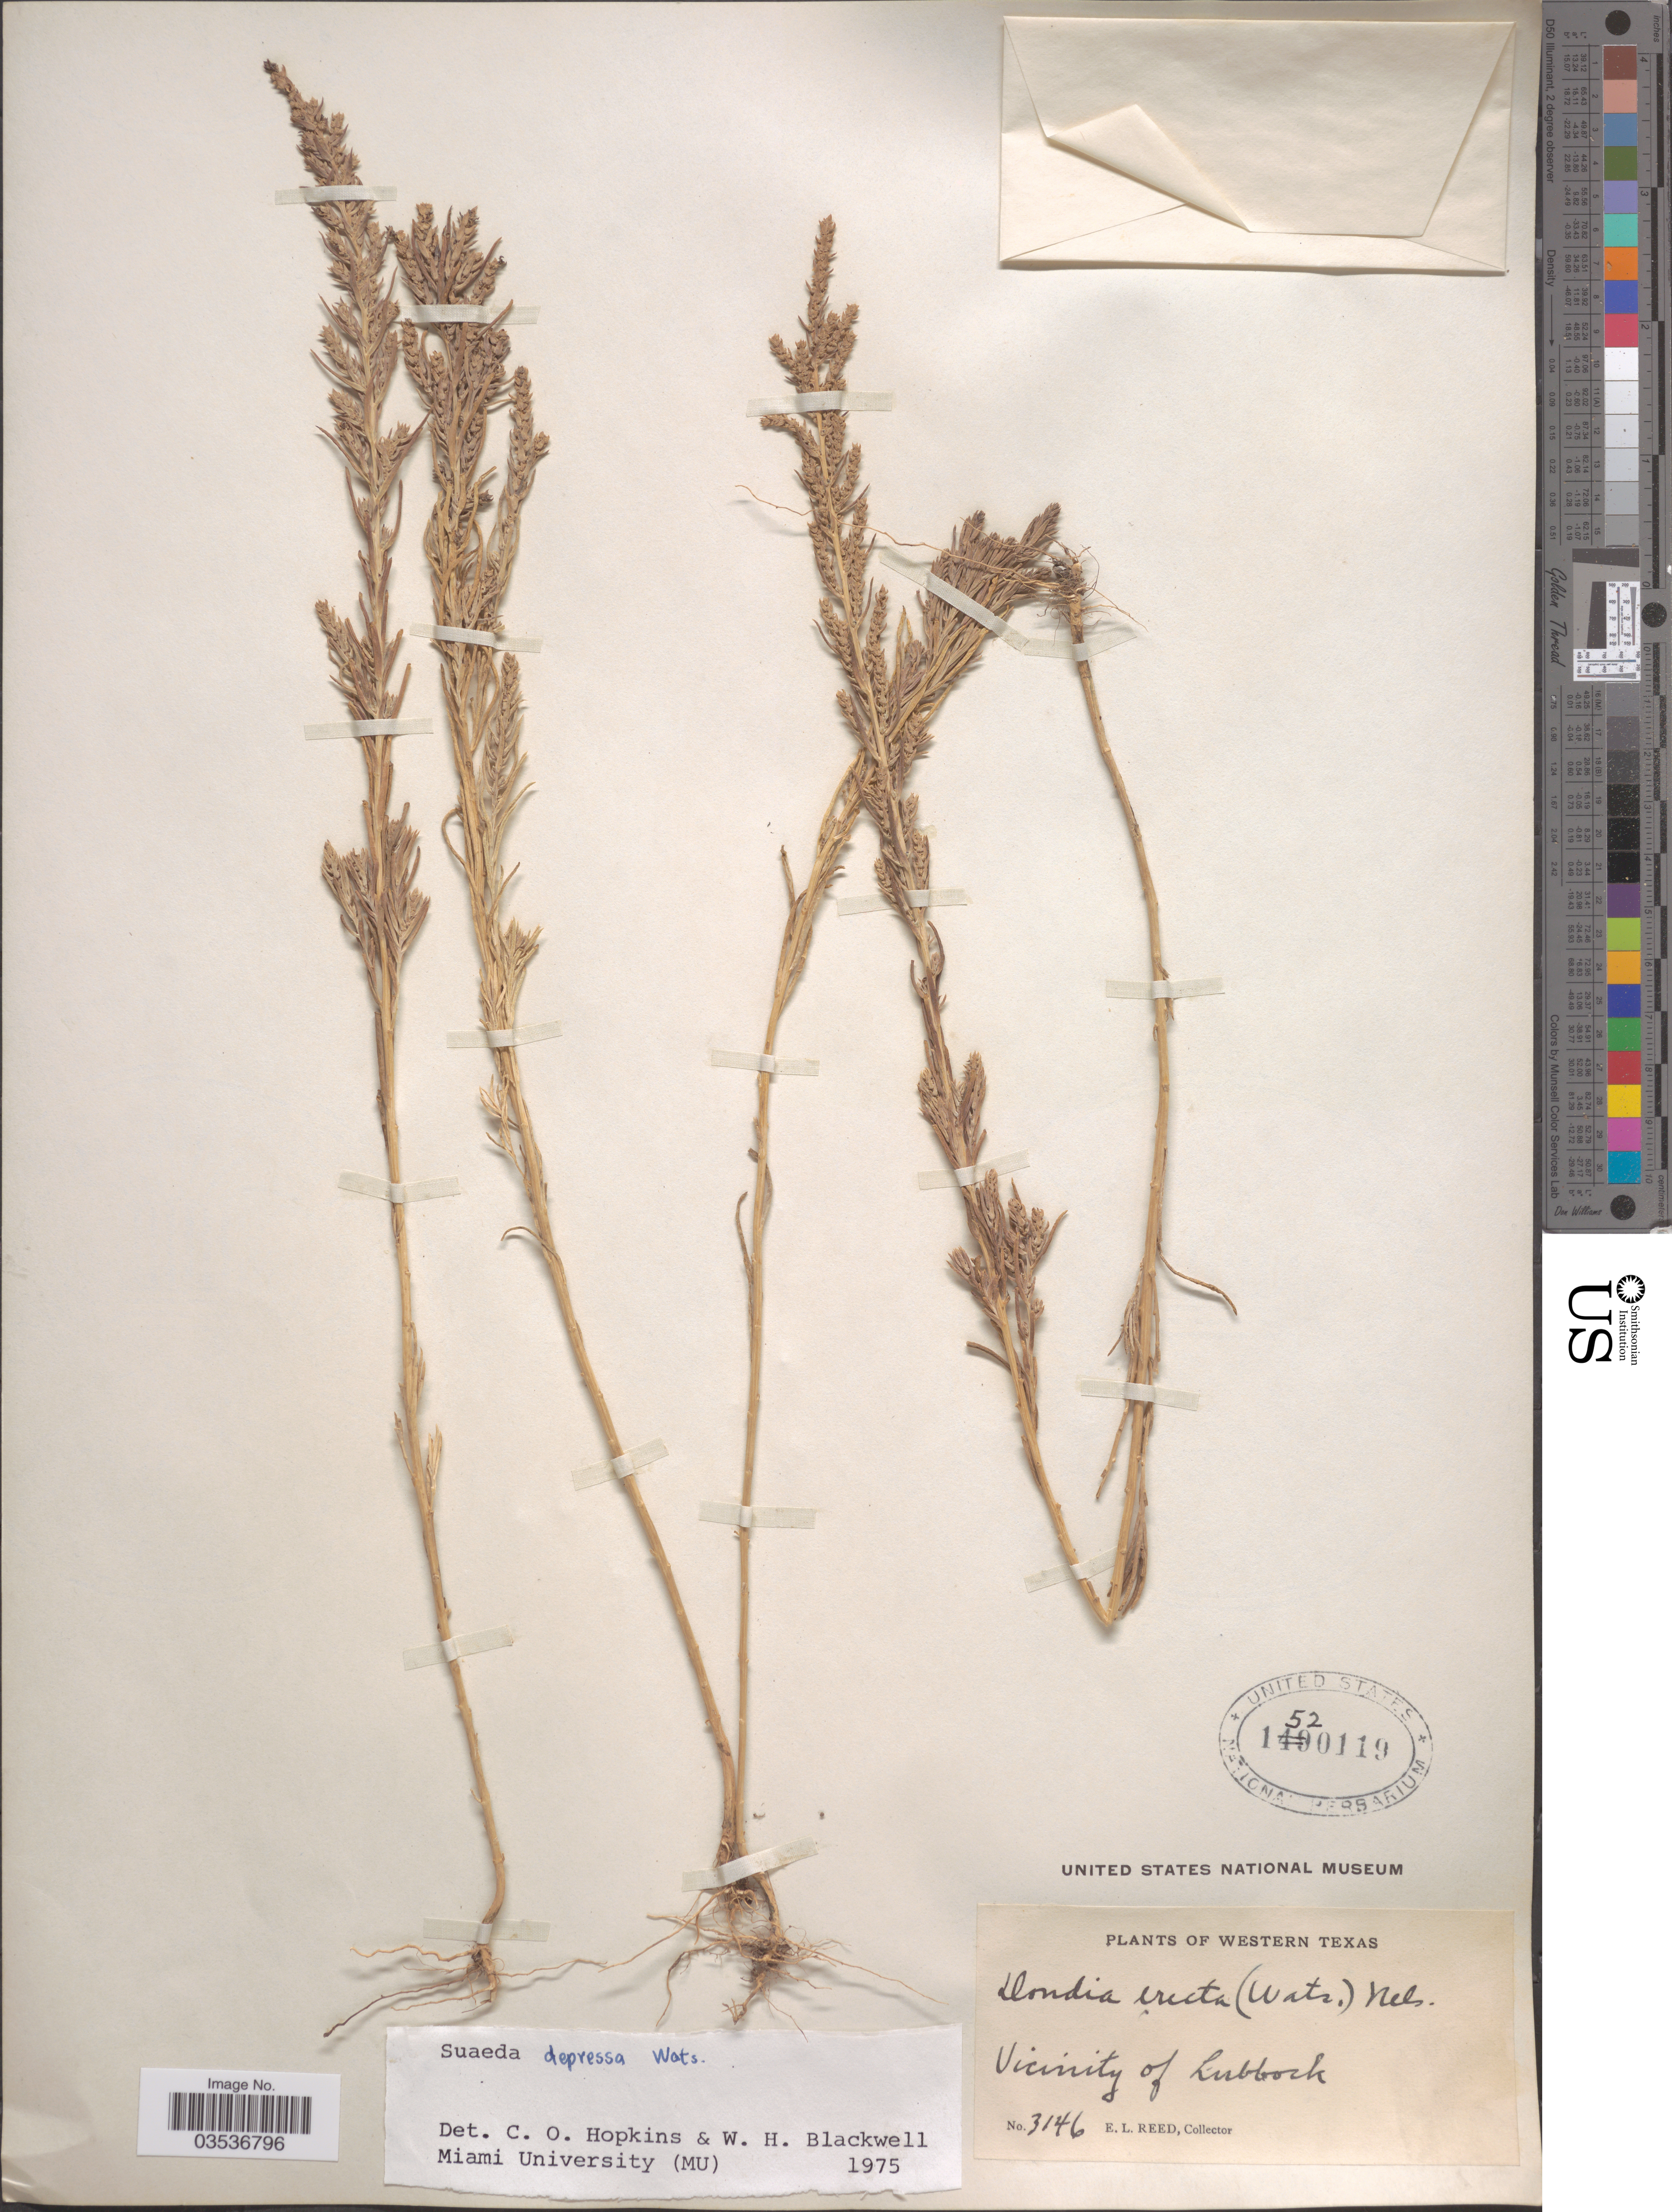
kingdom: Plantae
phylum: Tracheophyta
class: Magnoliopsida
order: Caryophyllales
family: Amaranthaceae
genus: Suaeda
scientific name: Suaeda depressa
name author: (Pursh) S. Watson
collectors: E. Reed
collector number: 3146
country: United States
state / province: Texas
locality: Western Texas, Vicinity of Lubbock.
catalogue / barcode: US 1520119